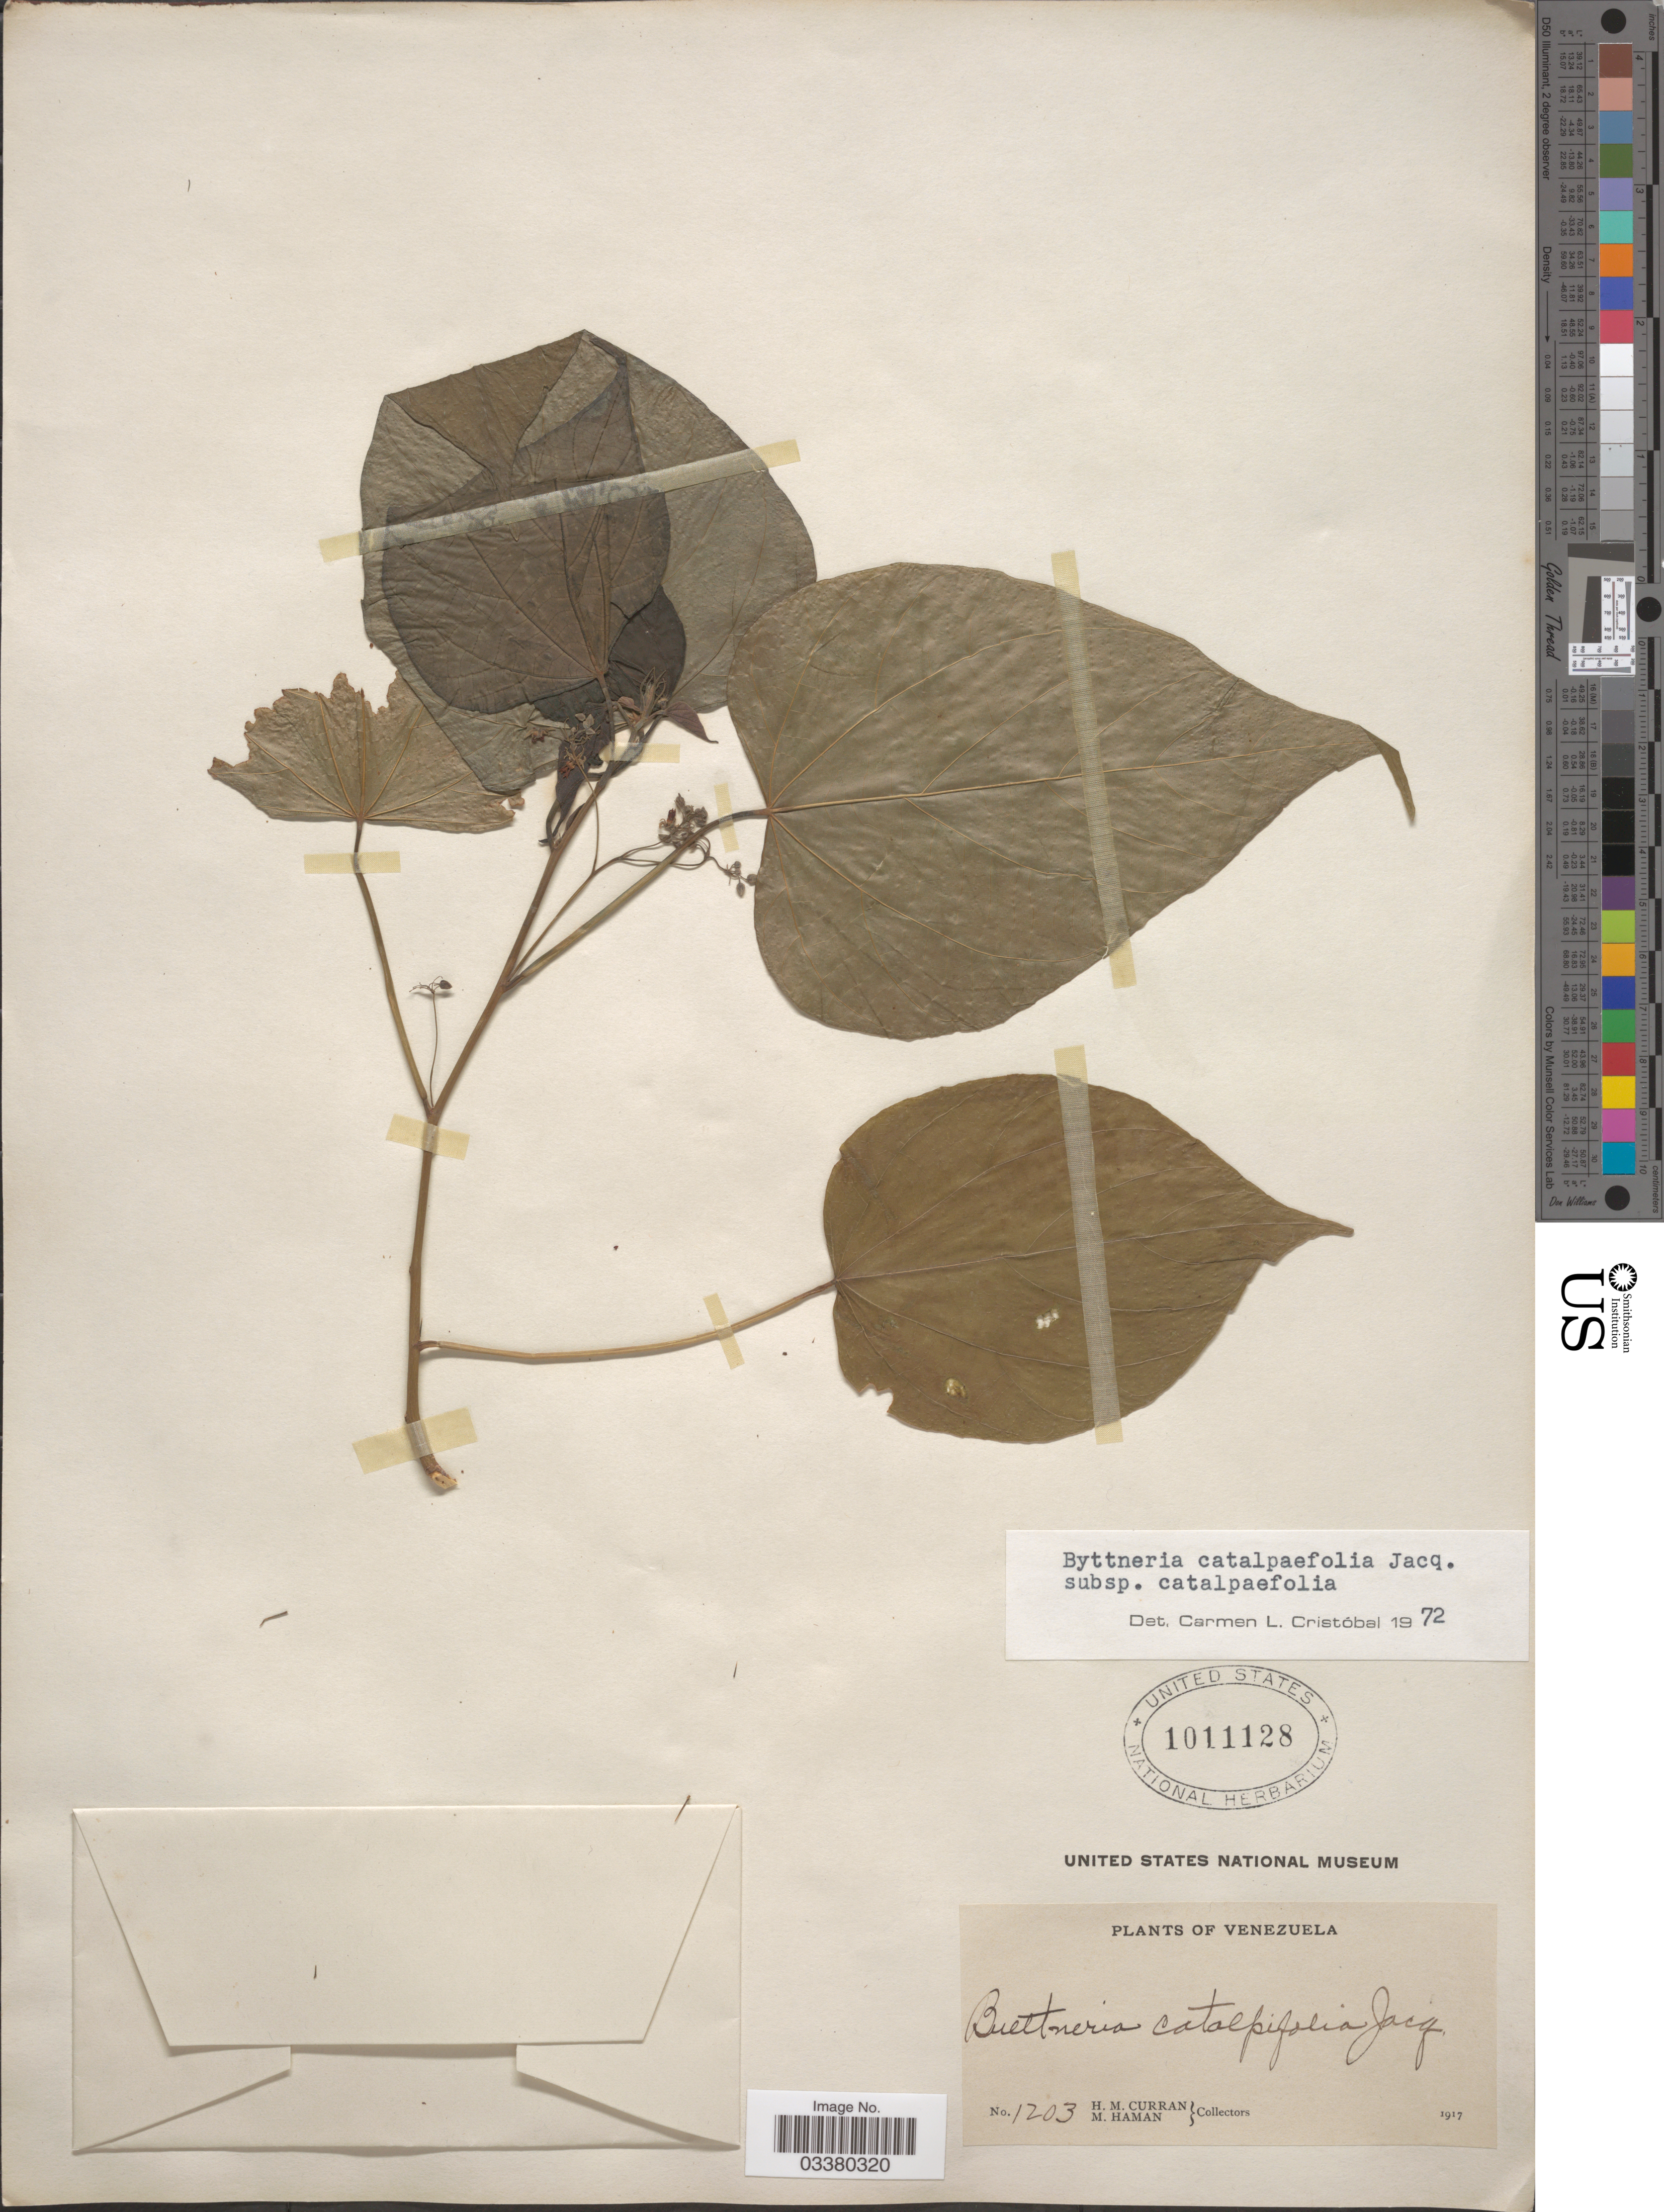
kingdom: Plantae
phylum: Tracheophyta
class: Magnoliopsida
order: Malvales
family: Malvaceae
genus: Byttneria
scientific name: Byttneria catalpifolia subsp. catalpifolia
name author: Jacq.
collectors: H. M. Curran & M. Haman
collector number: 1203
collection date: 1917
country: Venezuela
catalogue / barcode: US 1011128